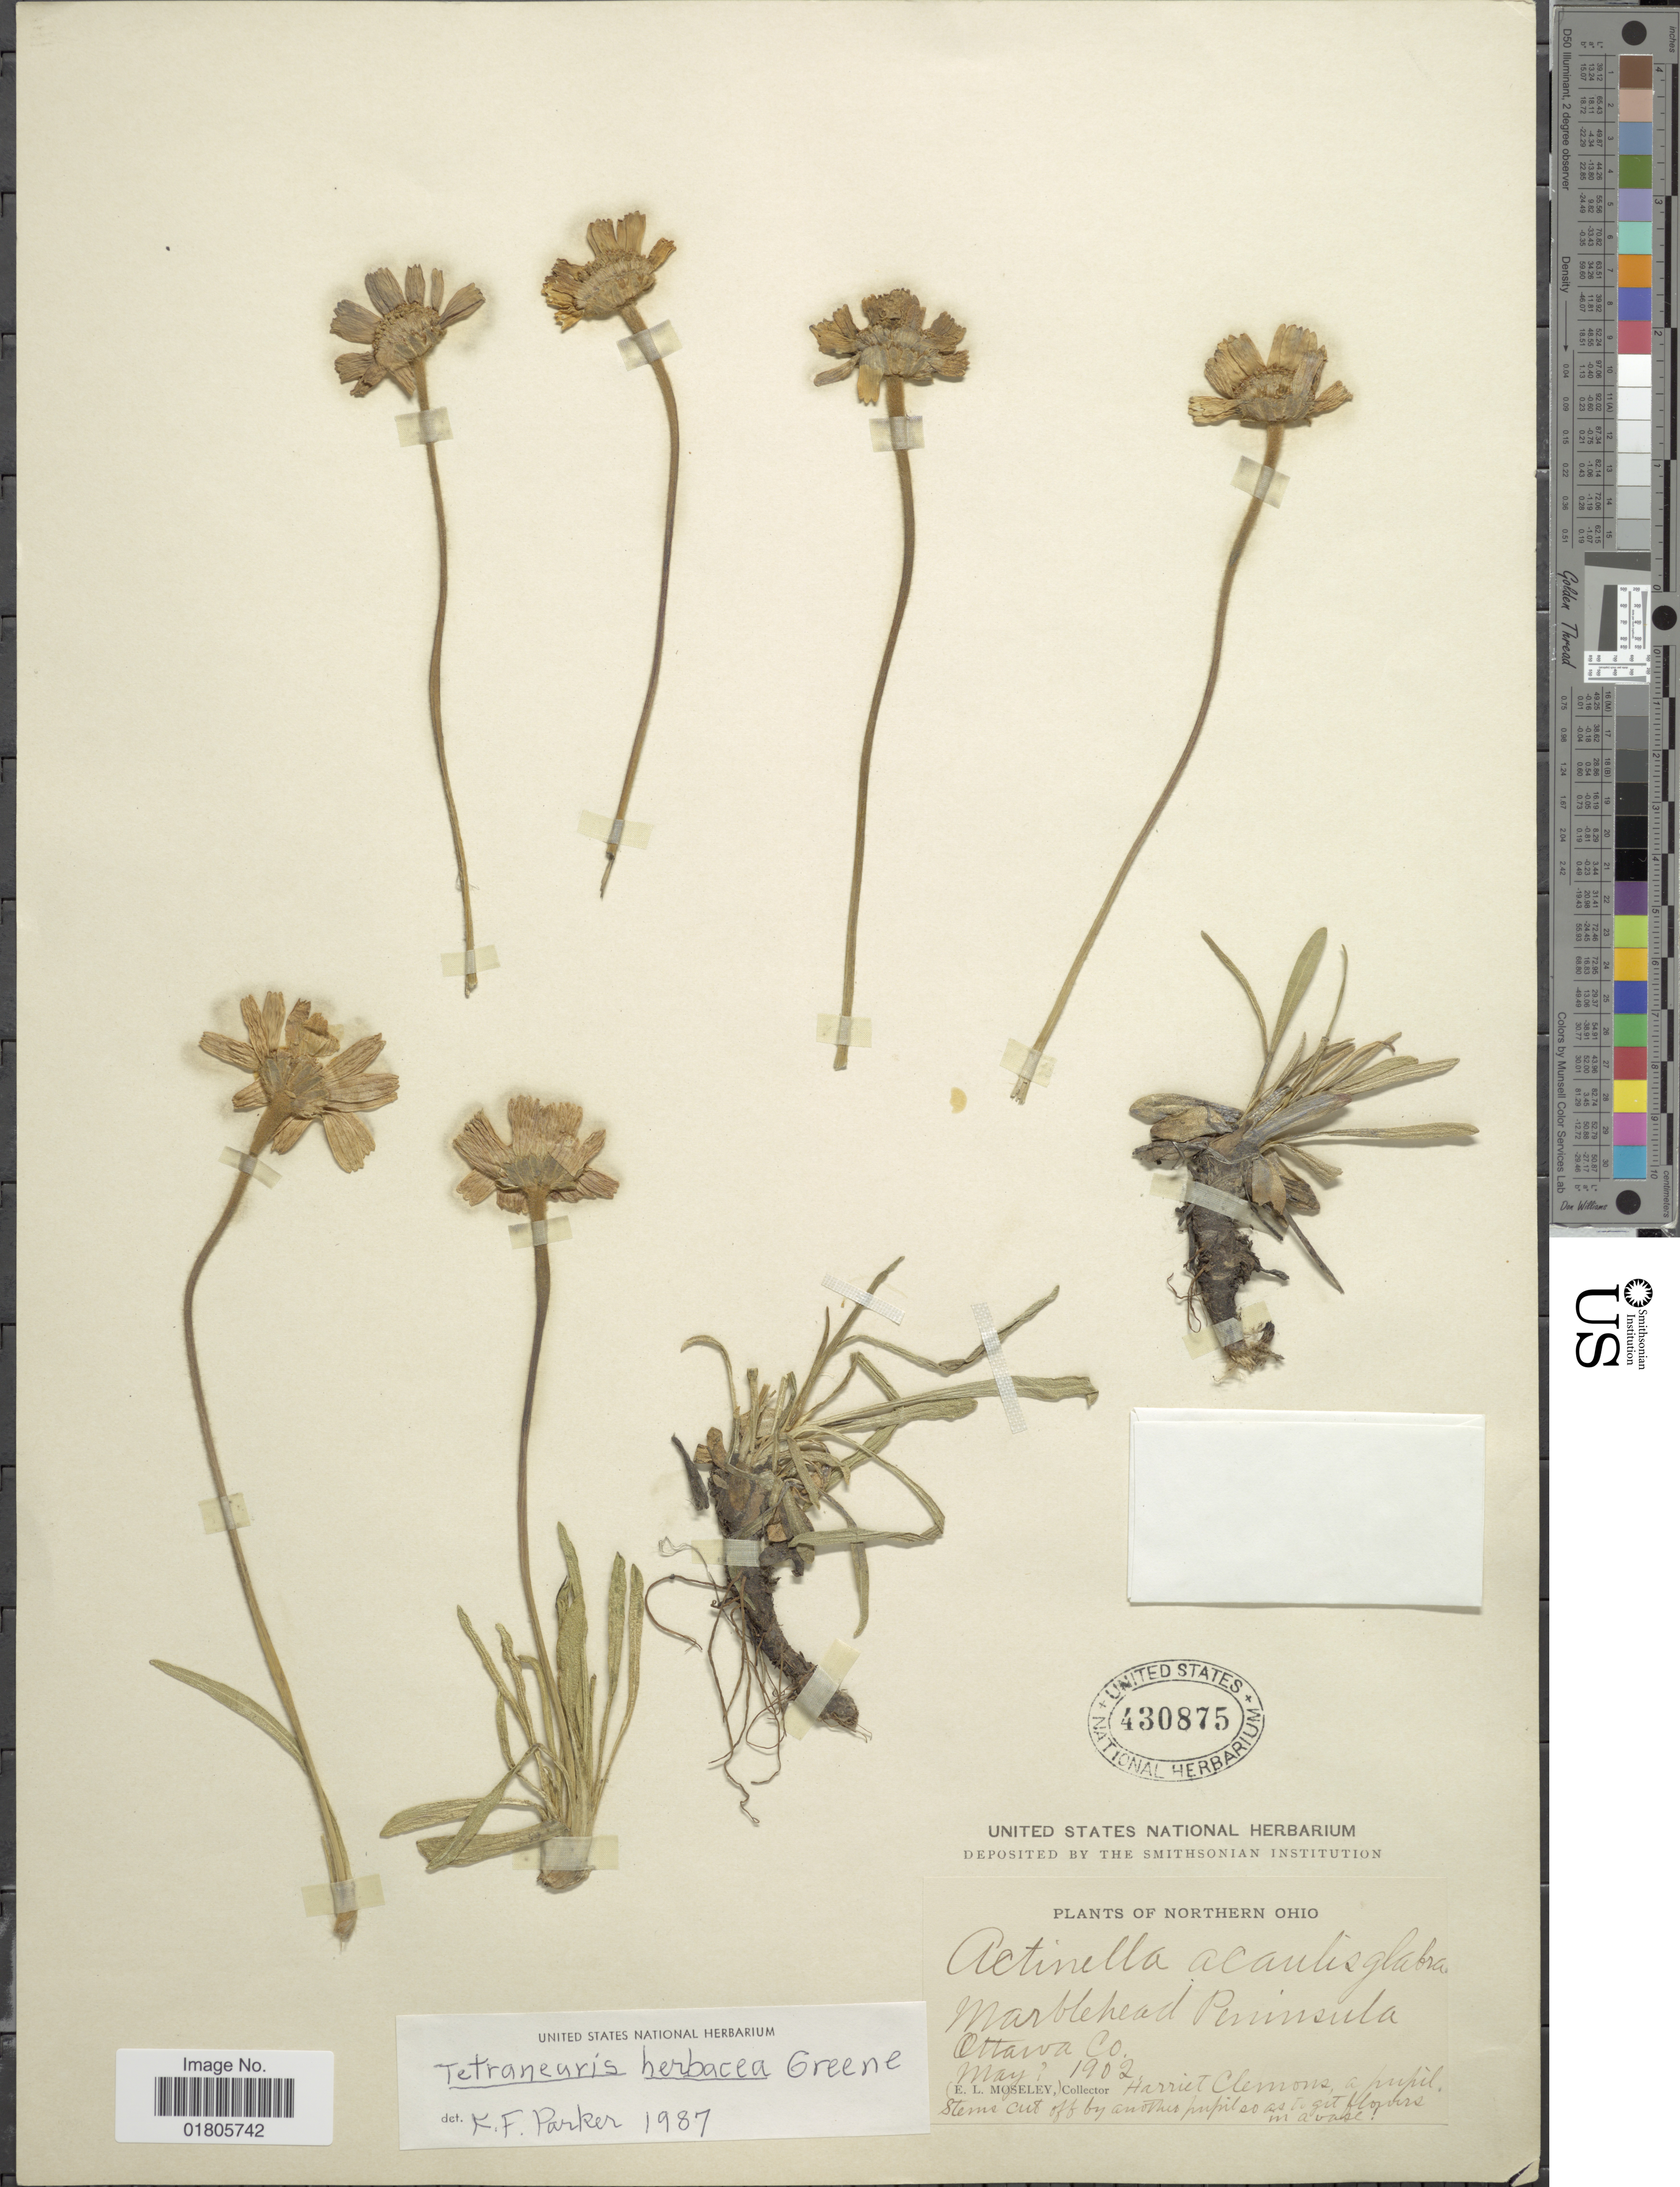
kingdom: Plantae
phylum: Tracheophyta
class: Magnoliopsida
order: Asterales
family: Asteraceae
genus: Tetraneuris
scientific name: Tetraneuris herbacea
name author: Greene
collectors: H. Clemons & E. Moseley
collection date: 1902-05-01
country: United States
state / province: Ohio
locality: Northern Ohio. Ottawa Co. Marblehead Peninsula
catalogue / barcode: US 430875